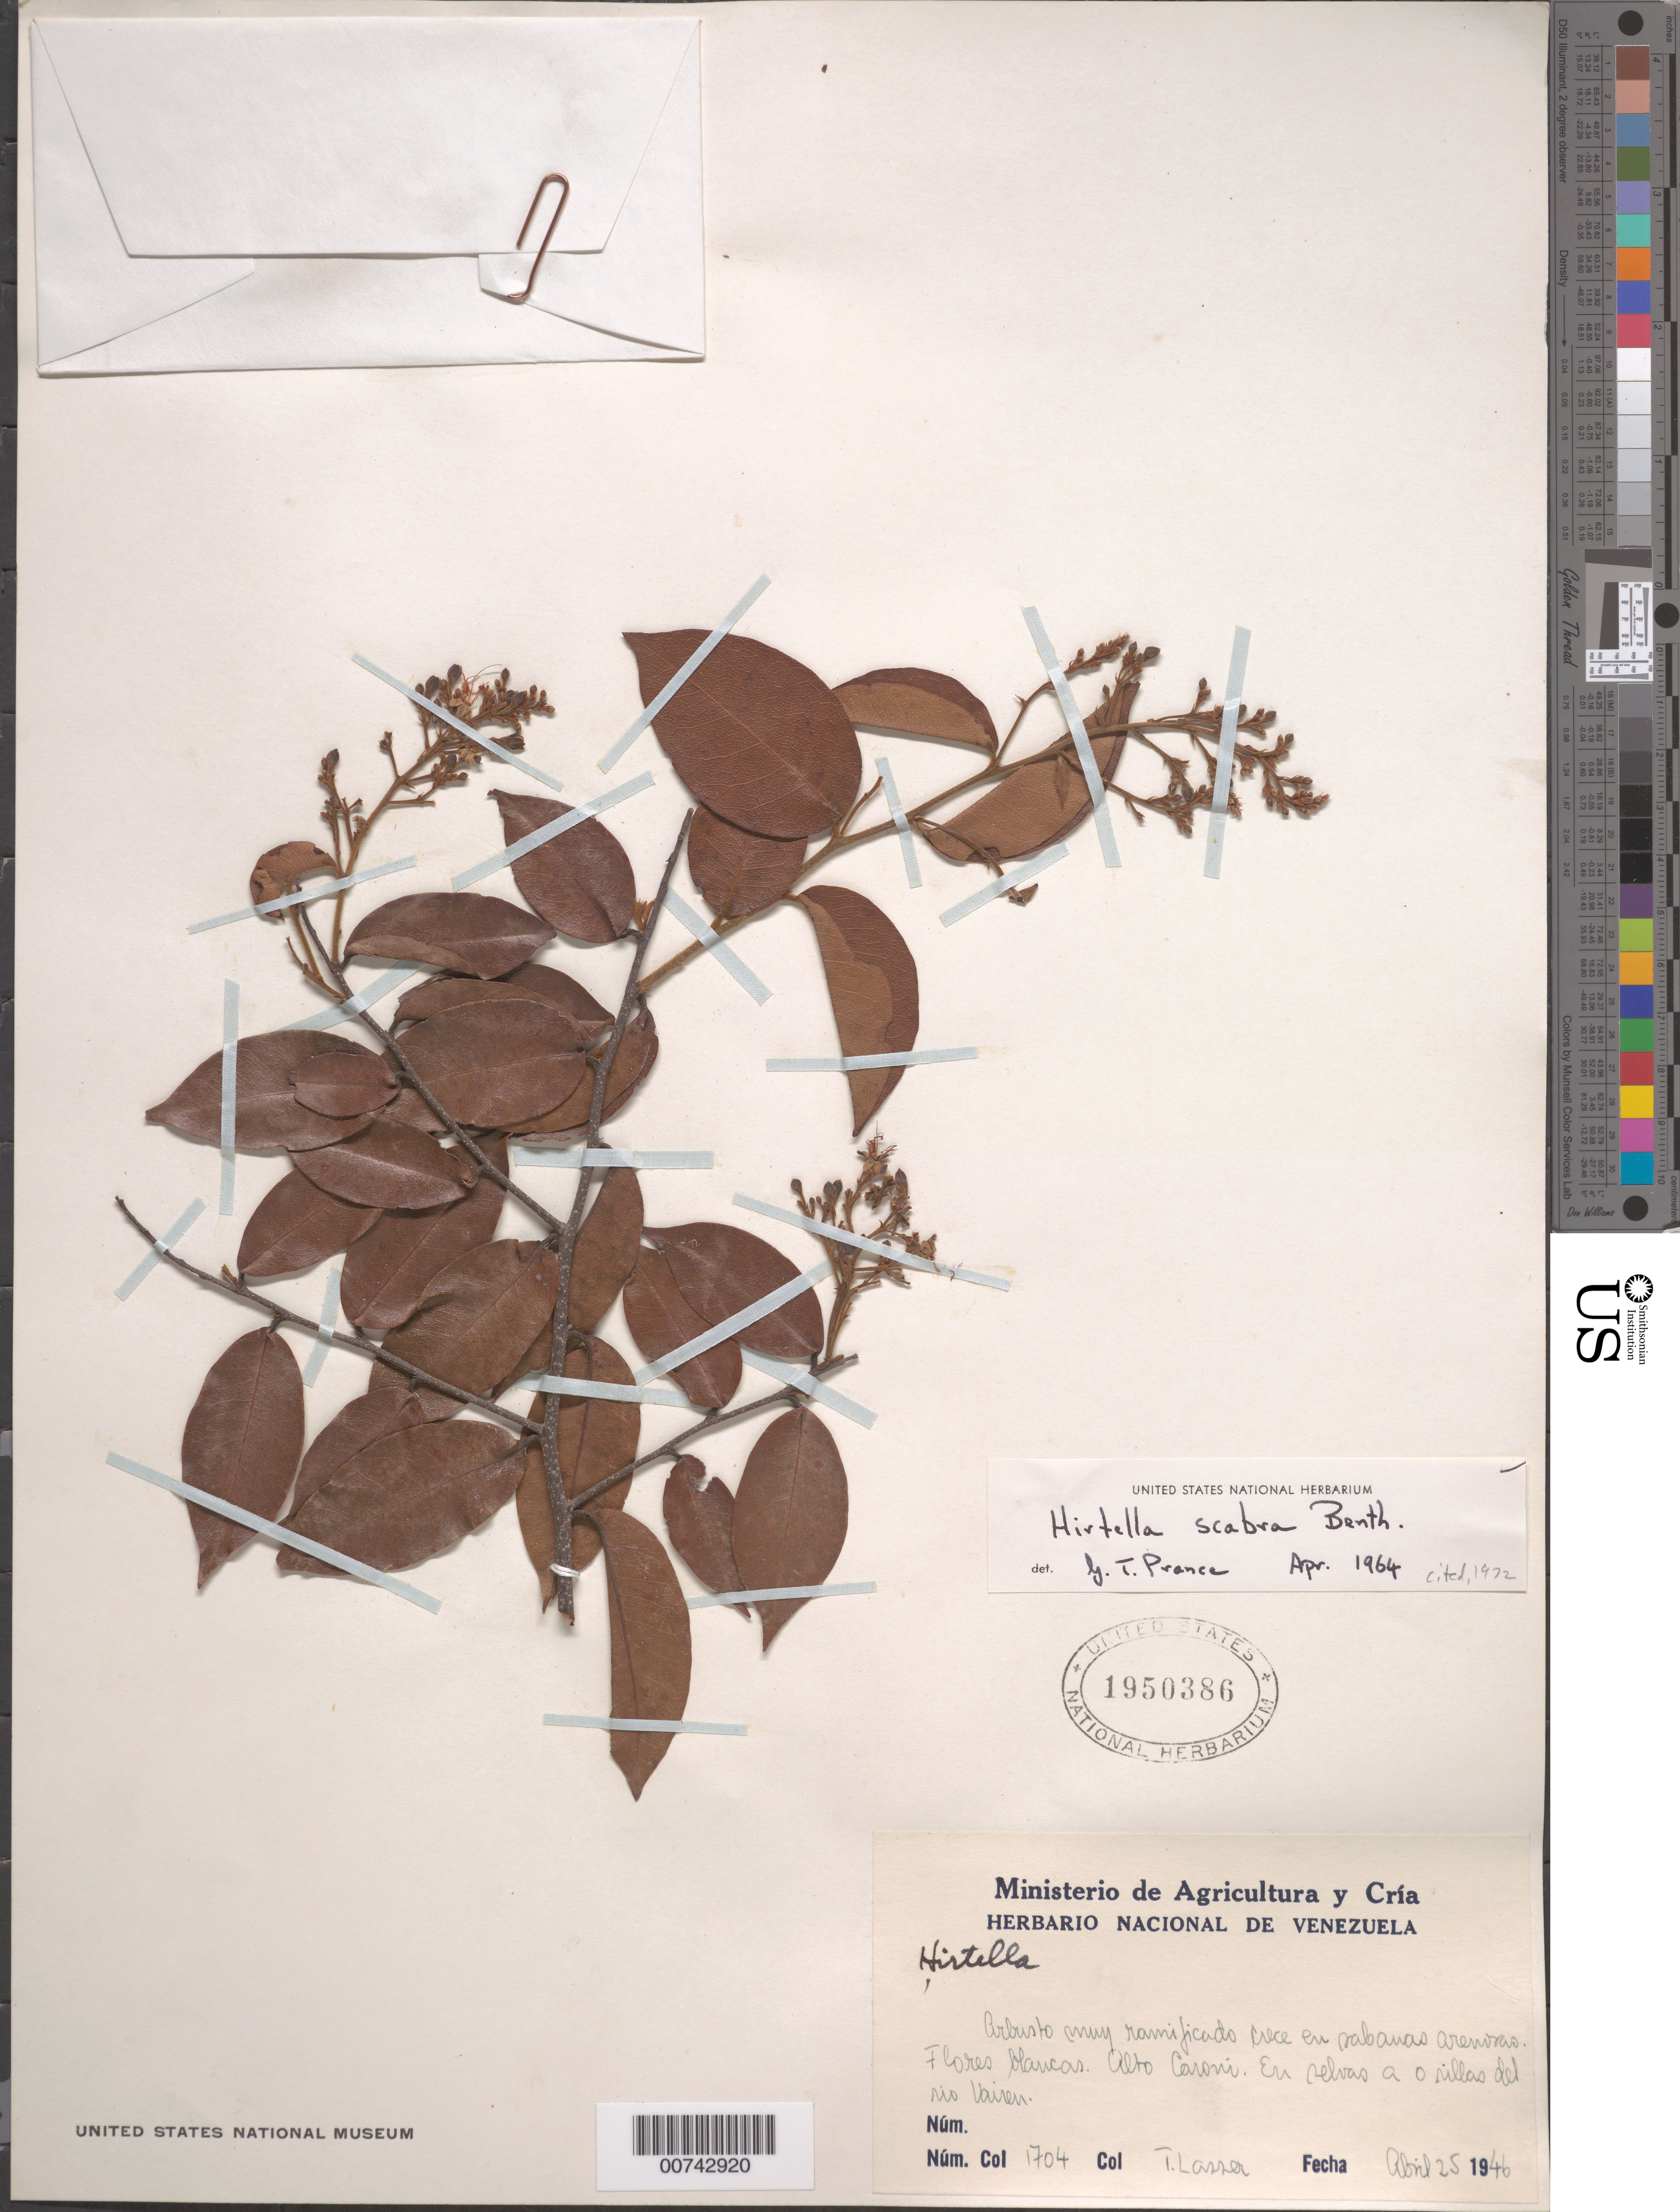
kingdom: Plantae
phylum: Tracheophyta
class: Magnoliopsida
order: Malpighiales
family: Chrysobalanaceae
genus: Hirtella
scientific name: Hirtella scabra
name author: Benth.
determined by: Prance, G. T.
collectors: T. Lasser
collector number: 1704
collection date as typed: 25-Apr-46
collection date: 1946-04-25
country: Venezuela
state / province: Bolívar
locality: Alto Caroní, Río Uairén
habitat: Selvas a o rillas del rio; sabanas arenosas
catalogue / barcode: US 1950386